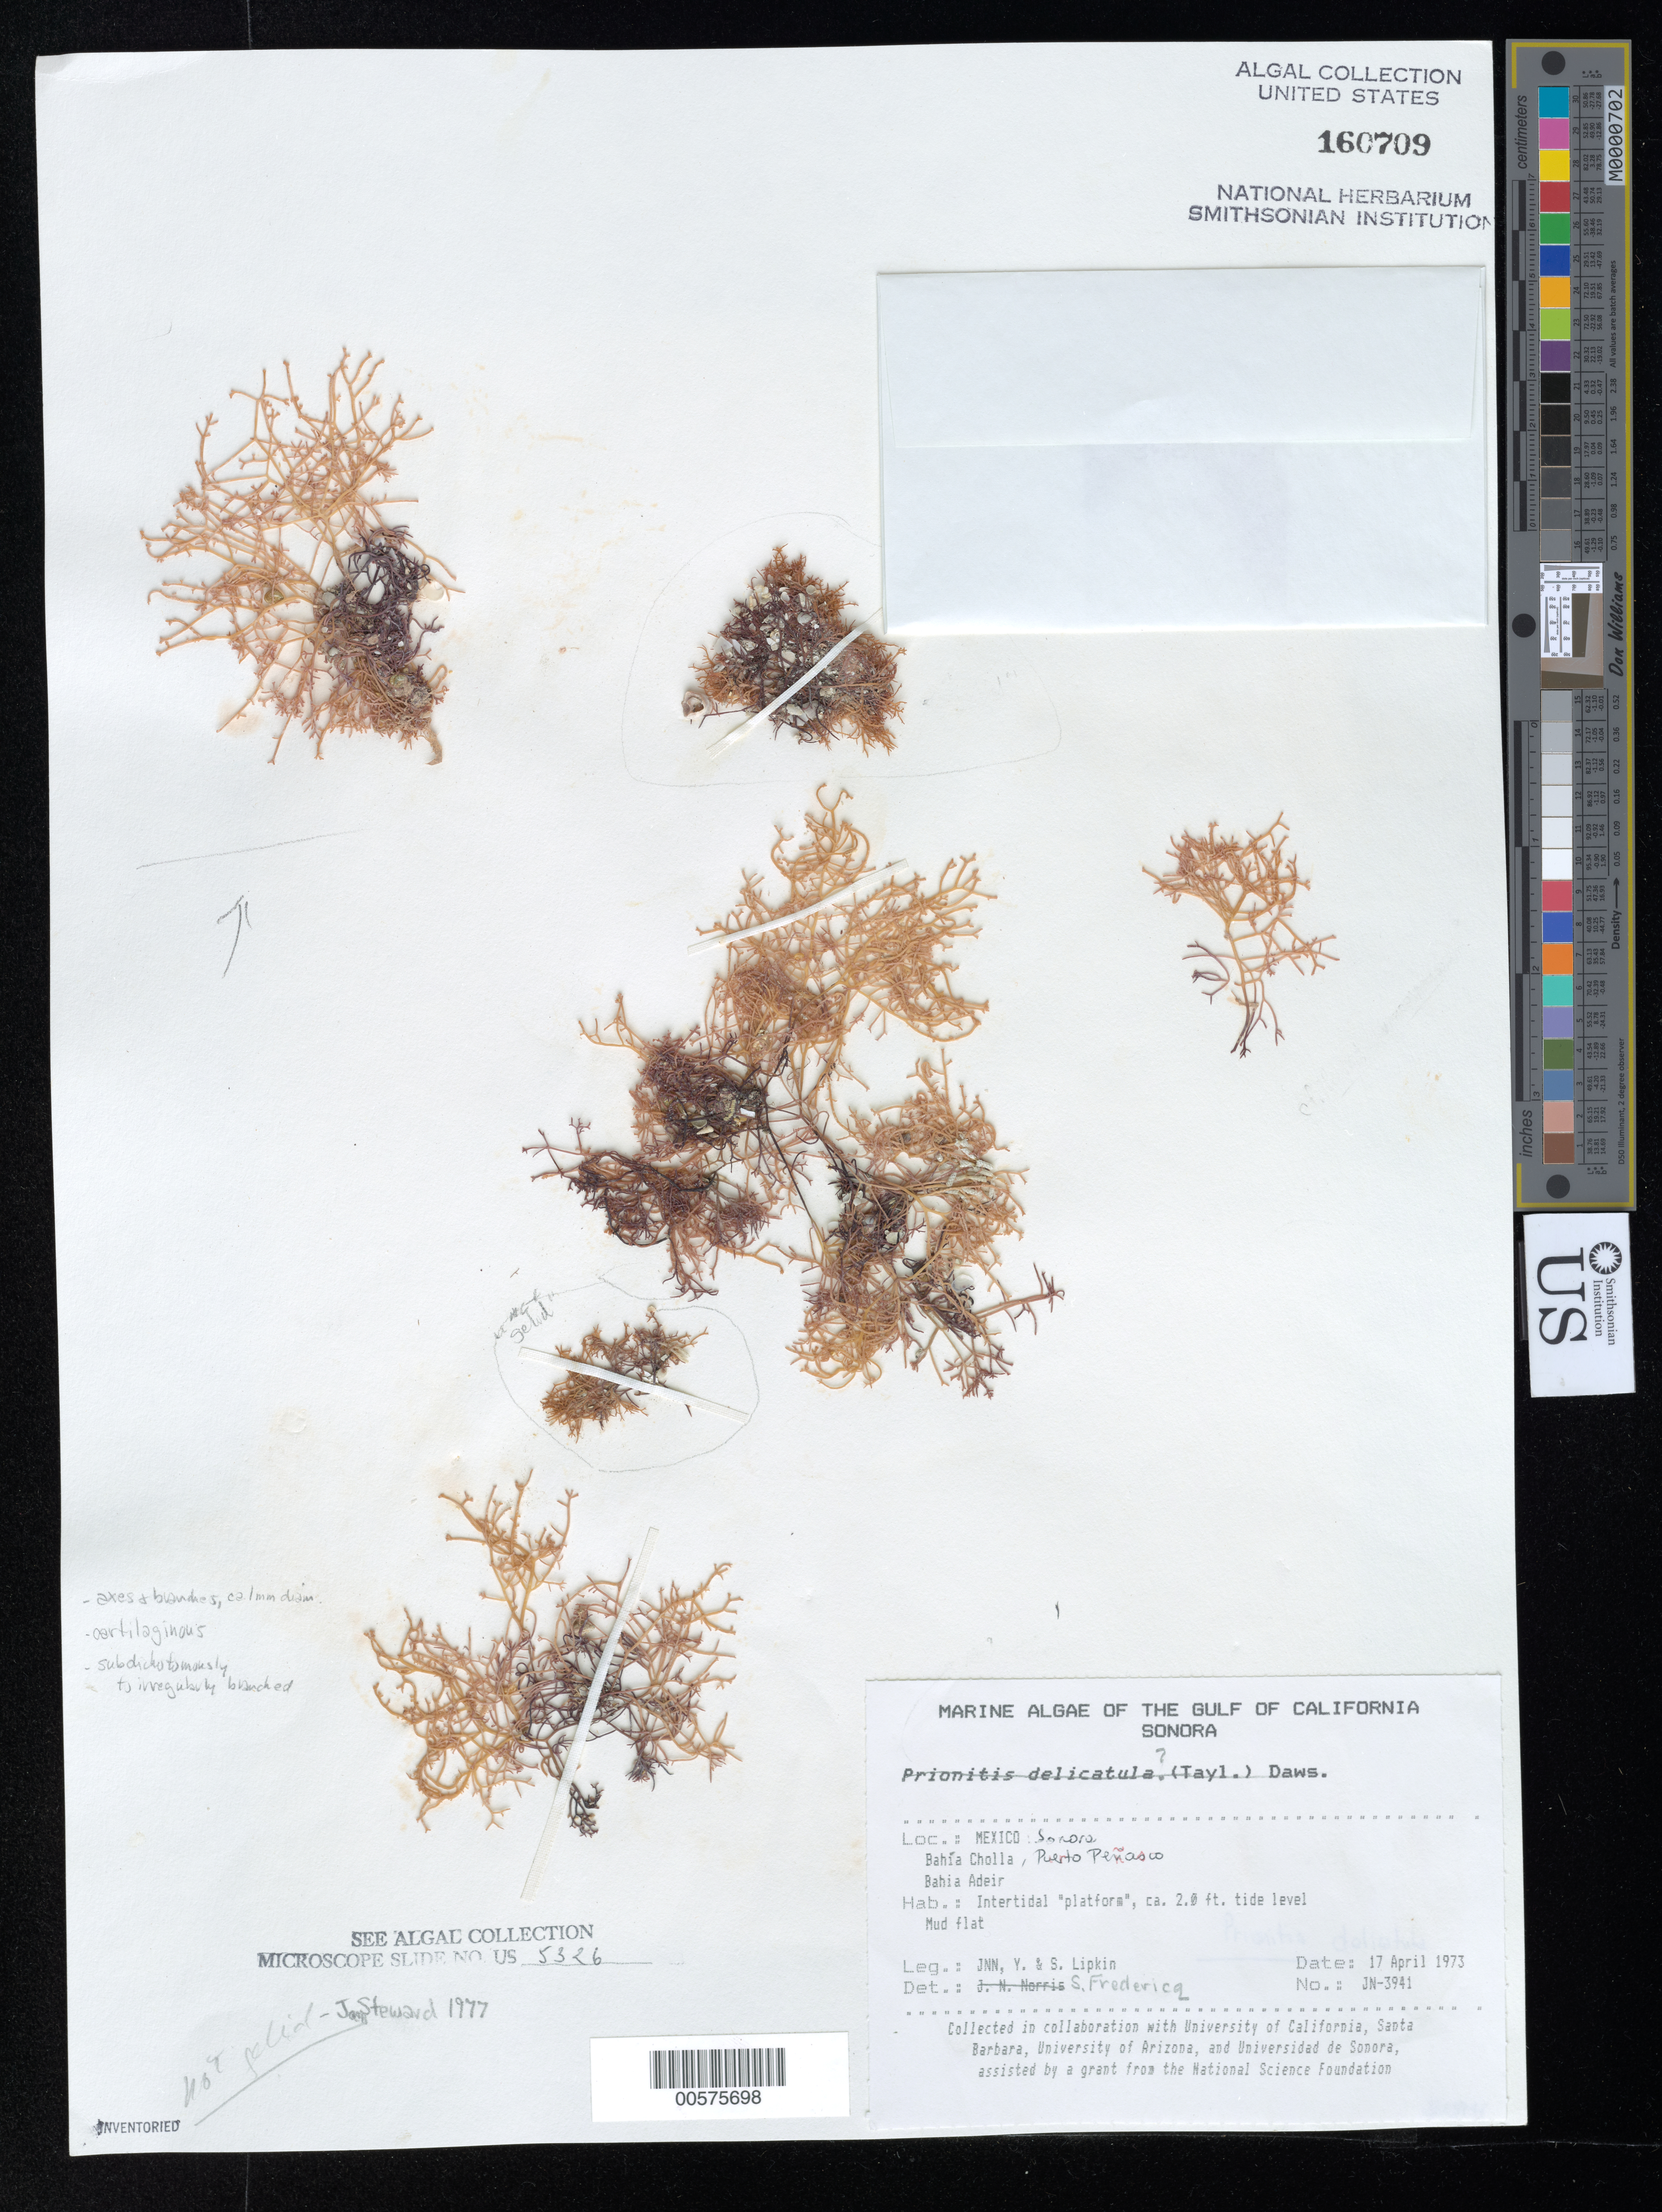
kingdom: Plantae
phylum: Rhodophyta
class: Florideophyceae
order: Cryptonemiales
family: Cryptonemiaceae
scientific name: Prionitis delicatula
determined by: Norris, James N.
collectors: J. N. Norris, Y. Lipkin & S. Lipkin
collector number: JN-3941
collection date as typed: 17 Apr 1973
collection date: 1973-04-17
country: Mexico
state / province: Sonora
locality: Bahia Cholla, Bahia Adair, Puerto Penasco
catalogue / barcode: US 160709